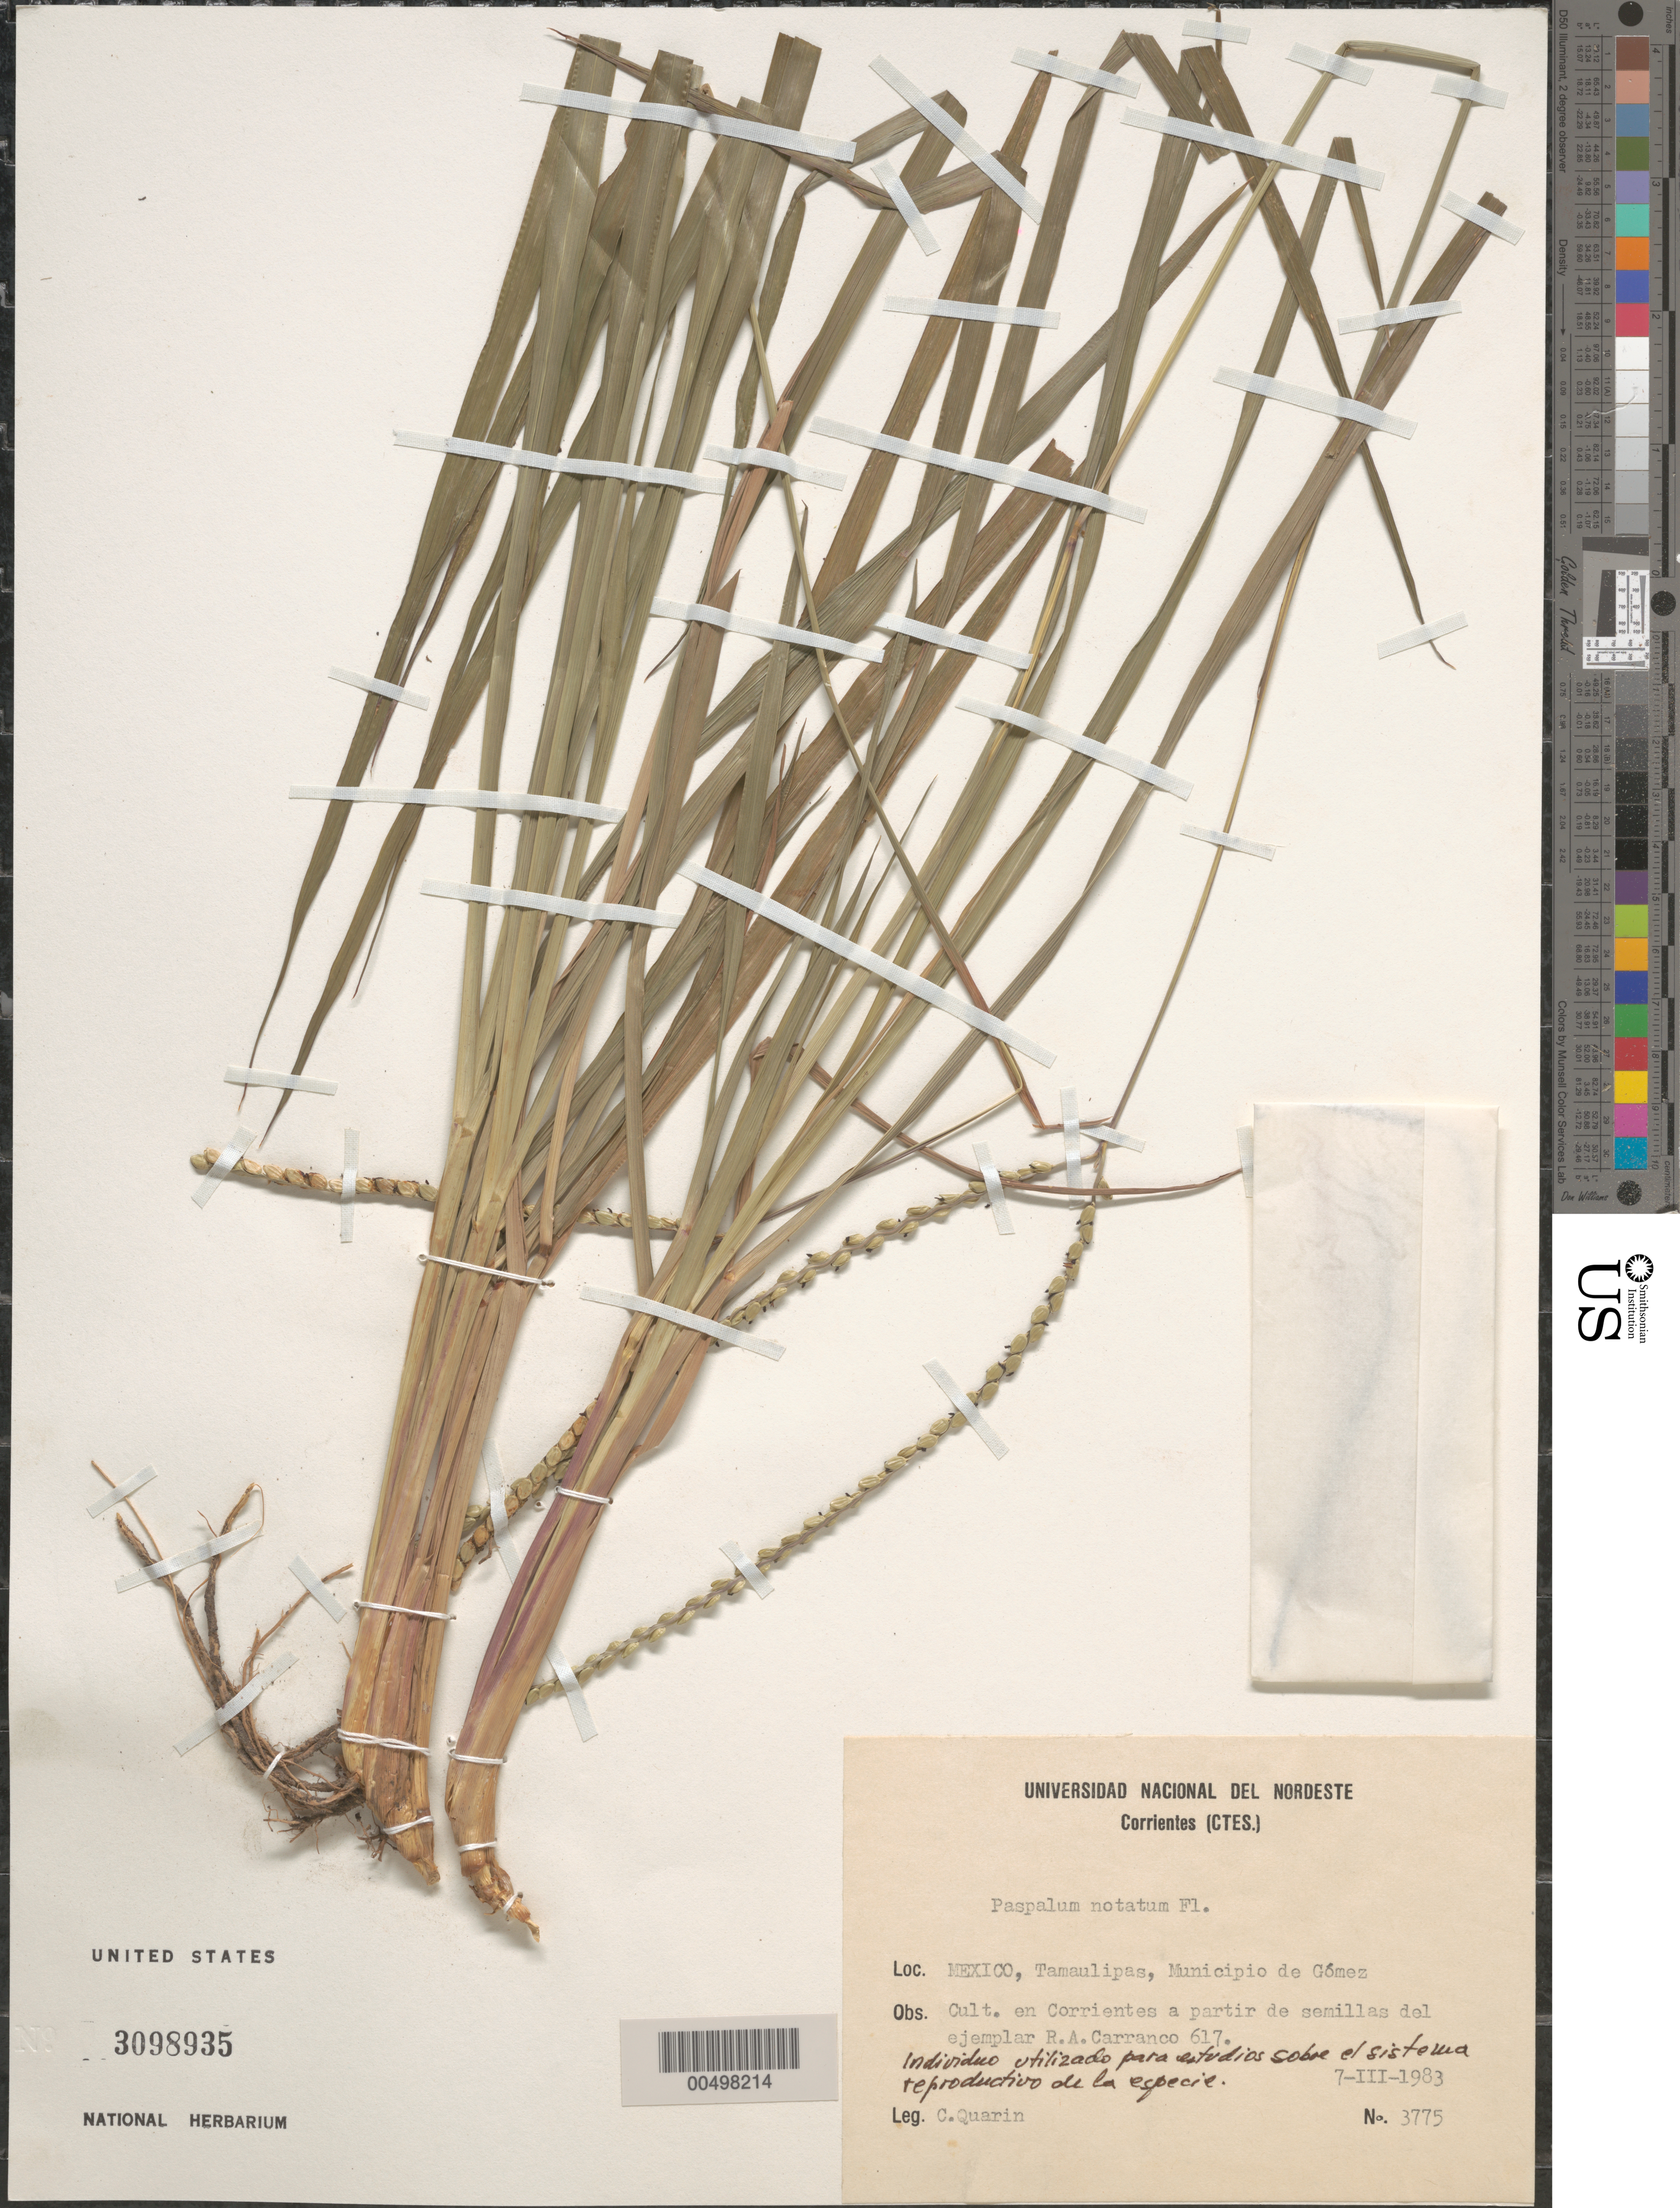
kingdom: Plantae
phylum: Tracheophyta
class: Liliopsida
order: Poales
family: Poaceae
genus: Paspalum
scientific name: Paspalum notatum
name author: Flüggé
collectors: C. Quarin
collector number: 3775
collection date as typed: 7 Mar 1983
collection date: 1983-03-07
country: Mexico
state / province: Tamaulipas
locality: Mun de G¢mez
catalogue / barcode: US 3098935